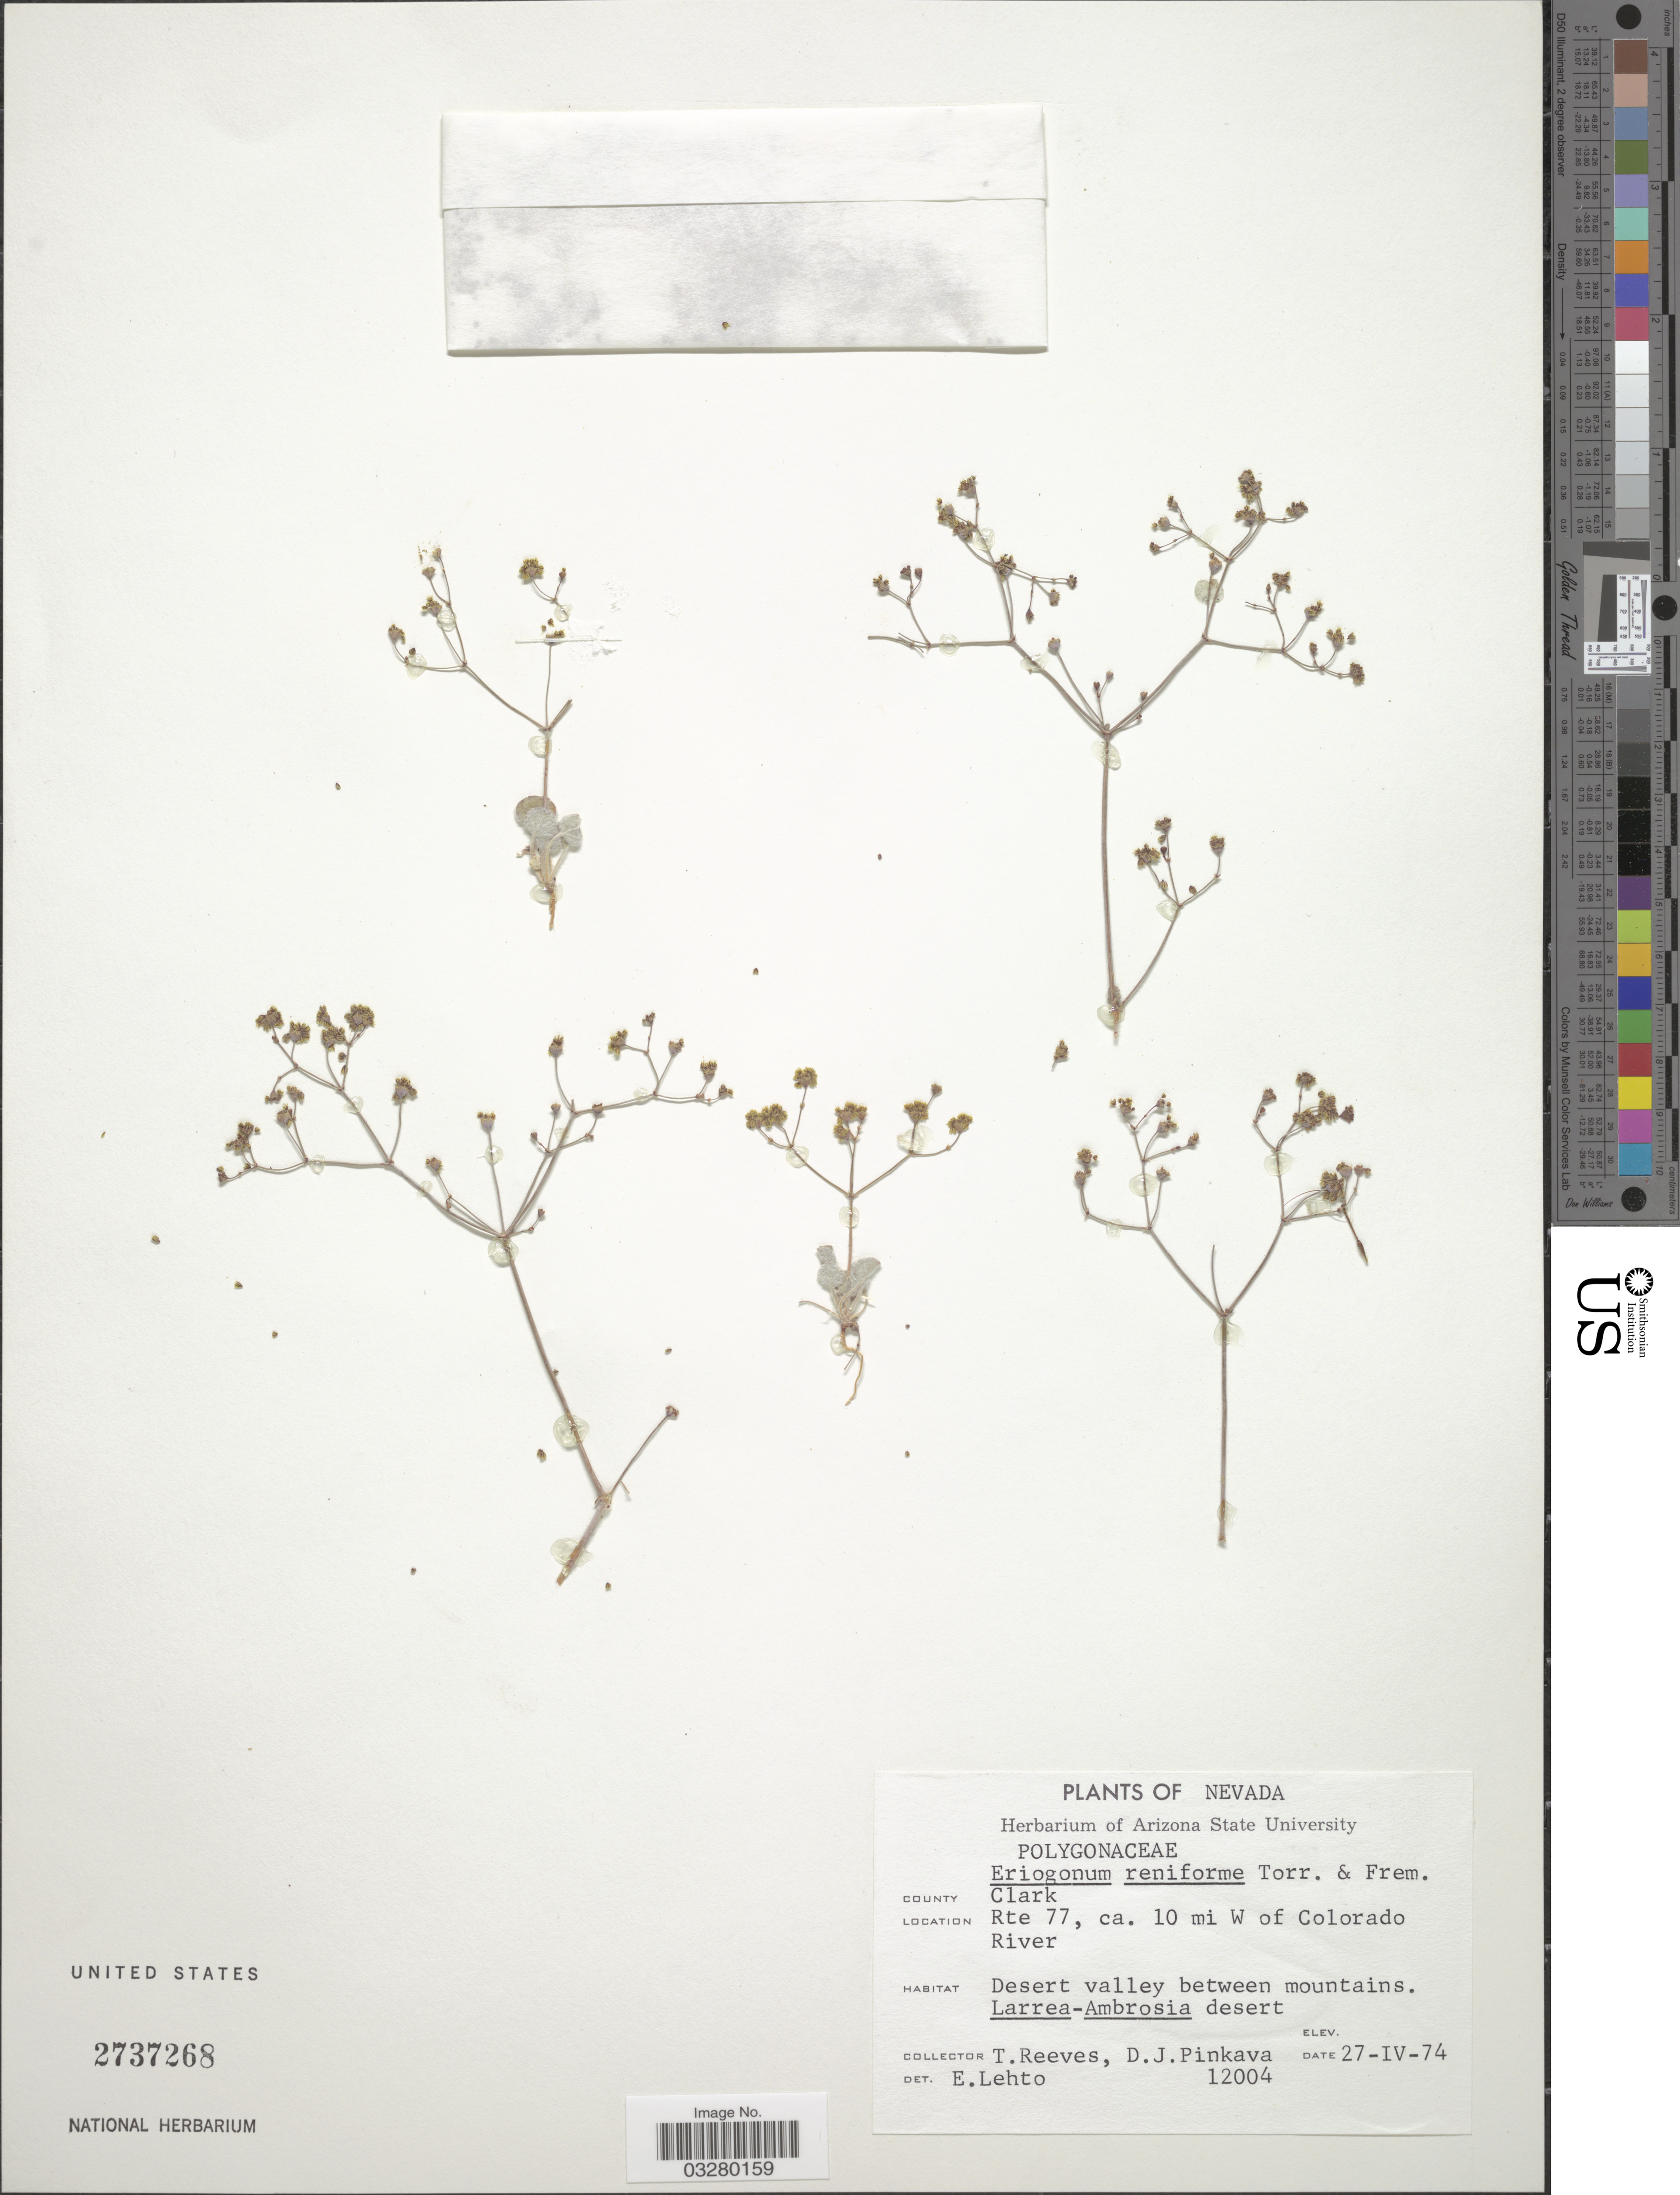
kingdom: Plantae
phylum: Tracheophyta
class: Magnoliopsida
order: Caryophyllales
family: Polygonaceae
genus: Eriogonum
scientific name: Eriogonum reniforme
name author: Torr. & Frém.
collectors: T. Reeves & D. J. Pinkava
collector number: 12004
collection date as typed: Transcribed d/m/y: 27/4/74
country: United States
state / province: Nevada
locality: County Clark. Rte 77, ca. 10 mi W of Colorado River. Desert Valley between mountains. Larrea-Ambrosia desert.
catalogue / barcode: US 2737268